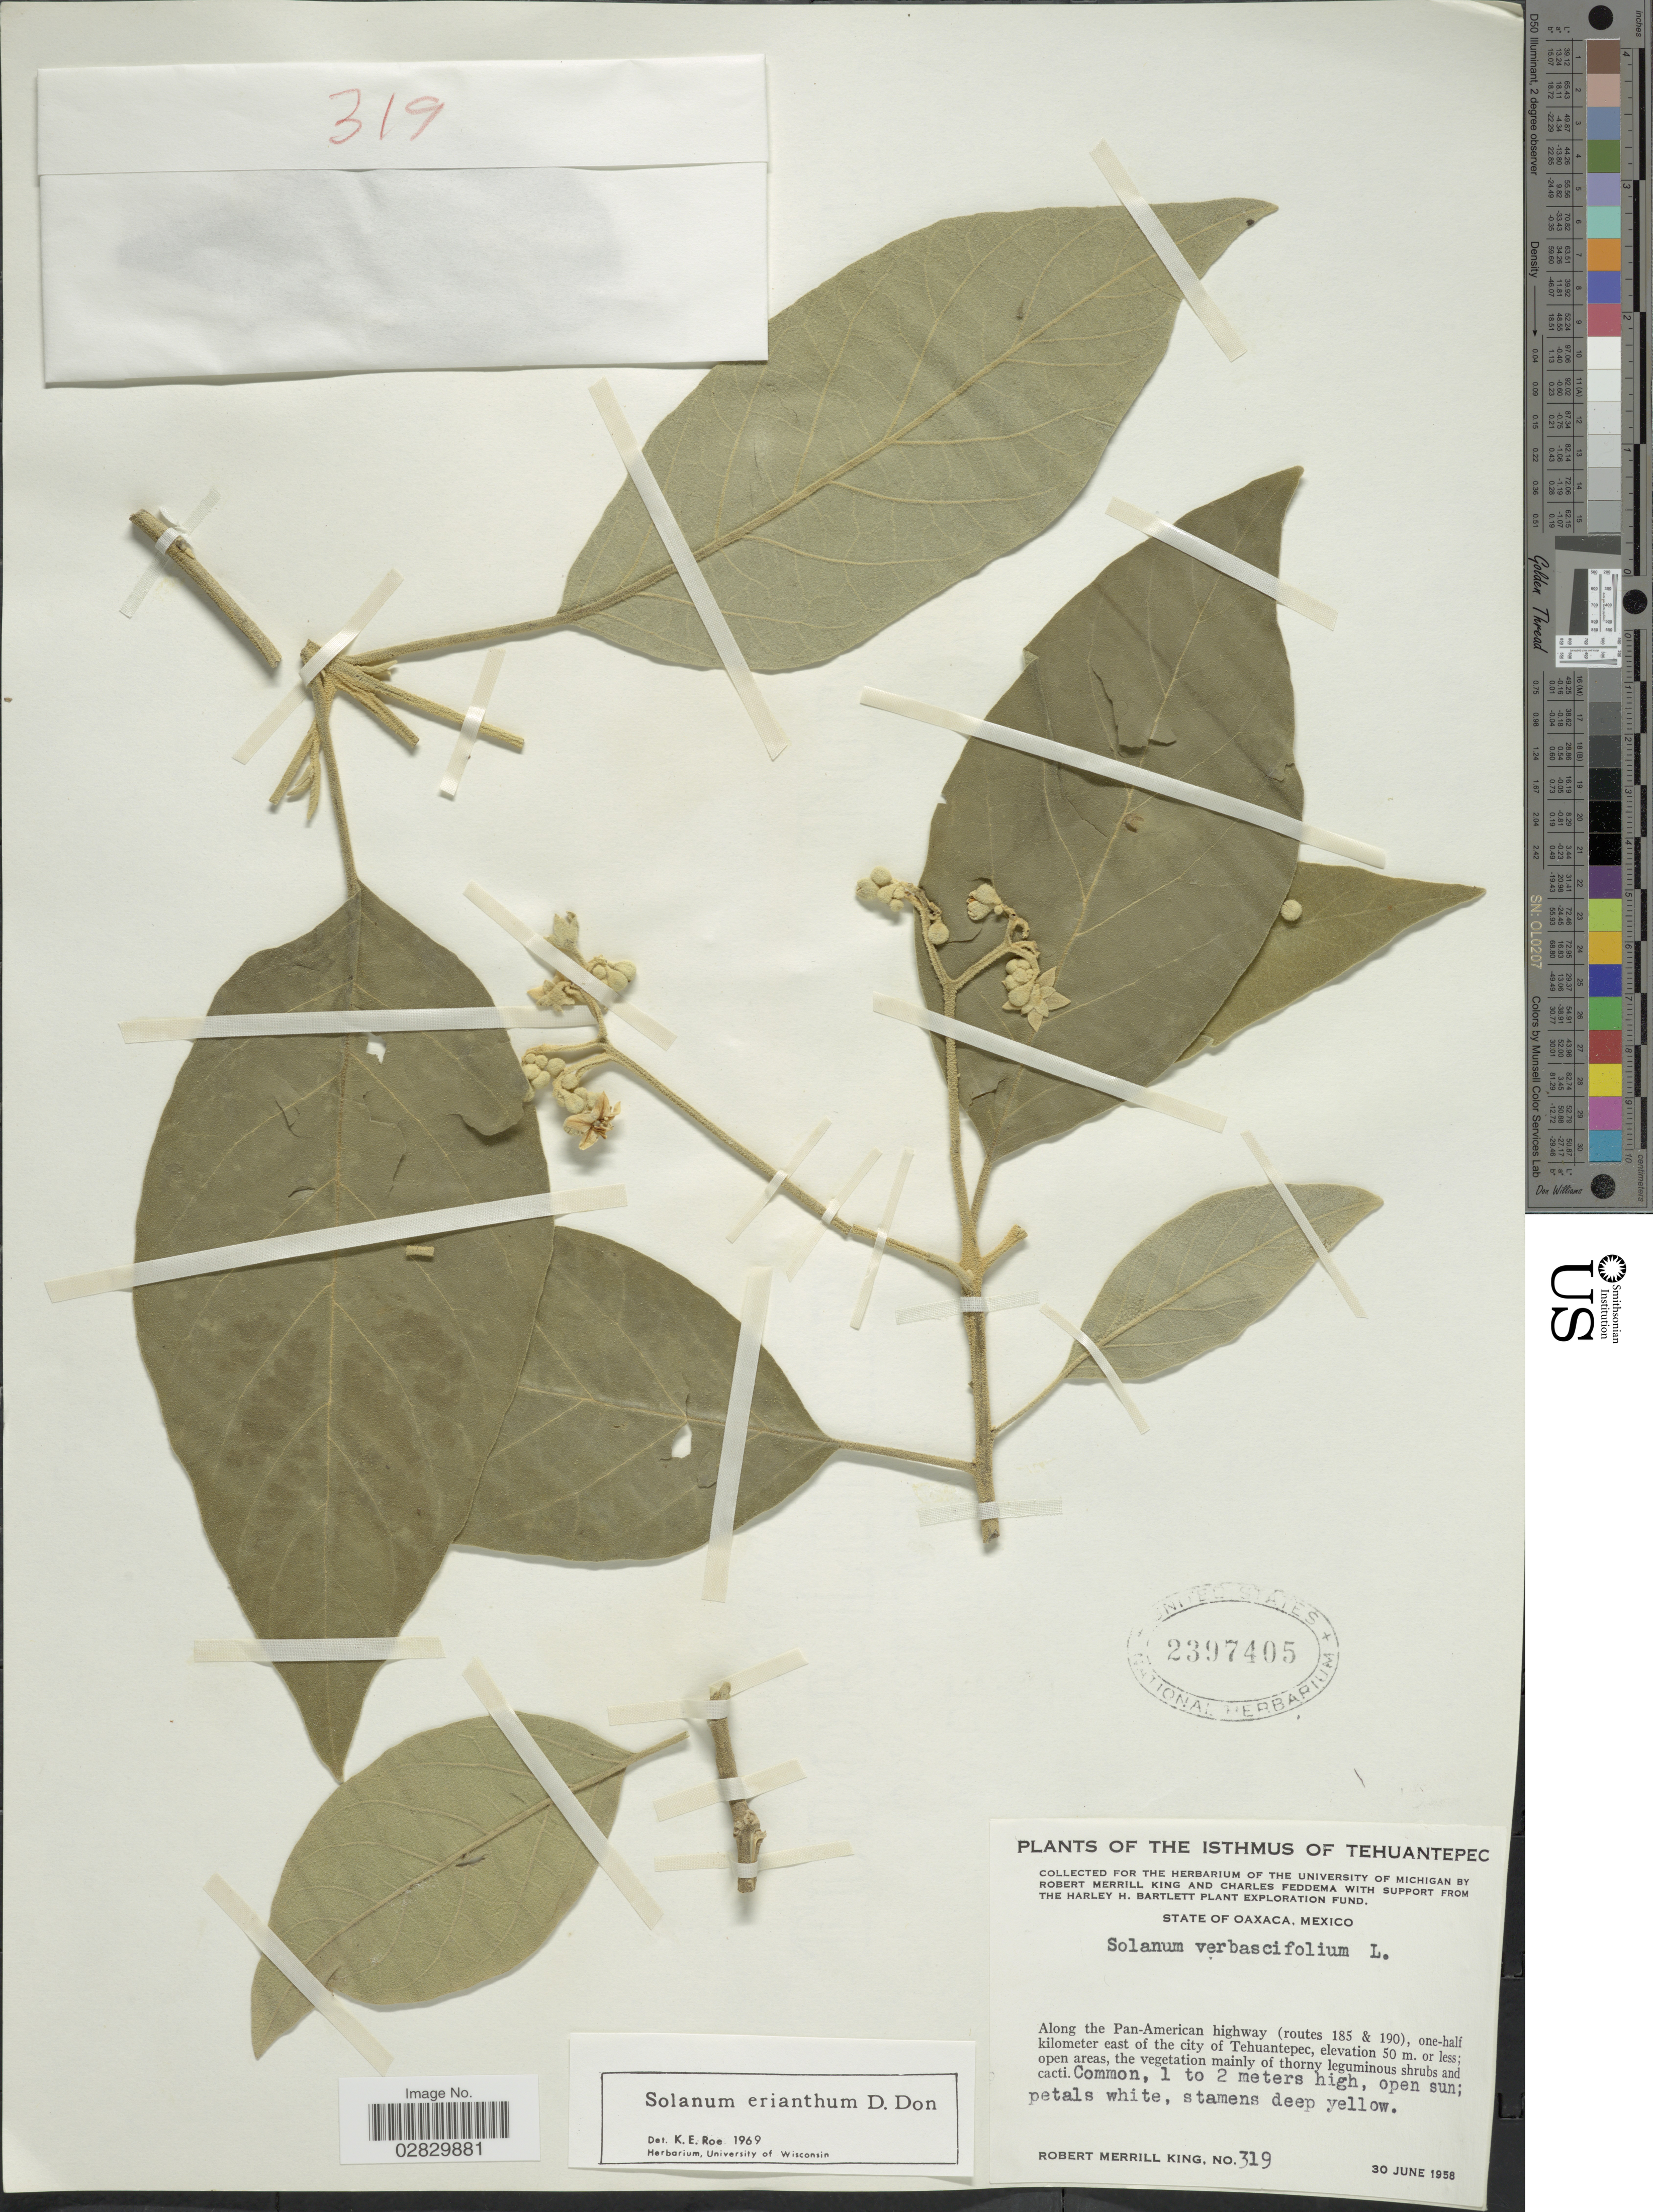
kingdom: Plantae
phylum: Tracheophyta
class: Magnoliopsida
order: Solanales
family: Solanaceae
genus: Solanum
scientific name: Solanum erianthum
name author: D. Don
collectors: R. M. King, C. Feddema & H. H. Bartlett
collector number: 319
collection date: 1958-06-30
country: Mexico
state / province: Oaxaca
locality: Isthmus of Tehuantepec, along the Pan-American highway (routes 185 & 190), one-half kilometer east of the city of Tehuantepec.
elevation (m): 50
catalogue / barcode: US 2397405